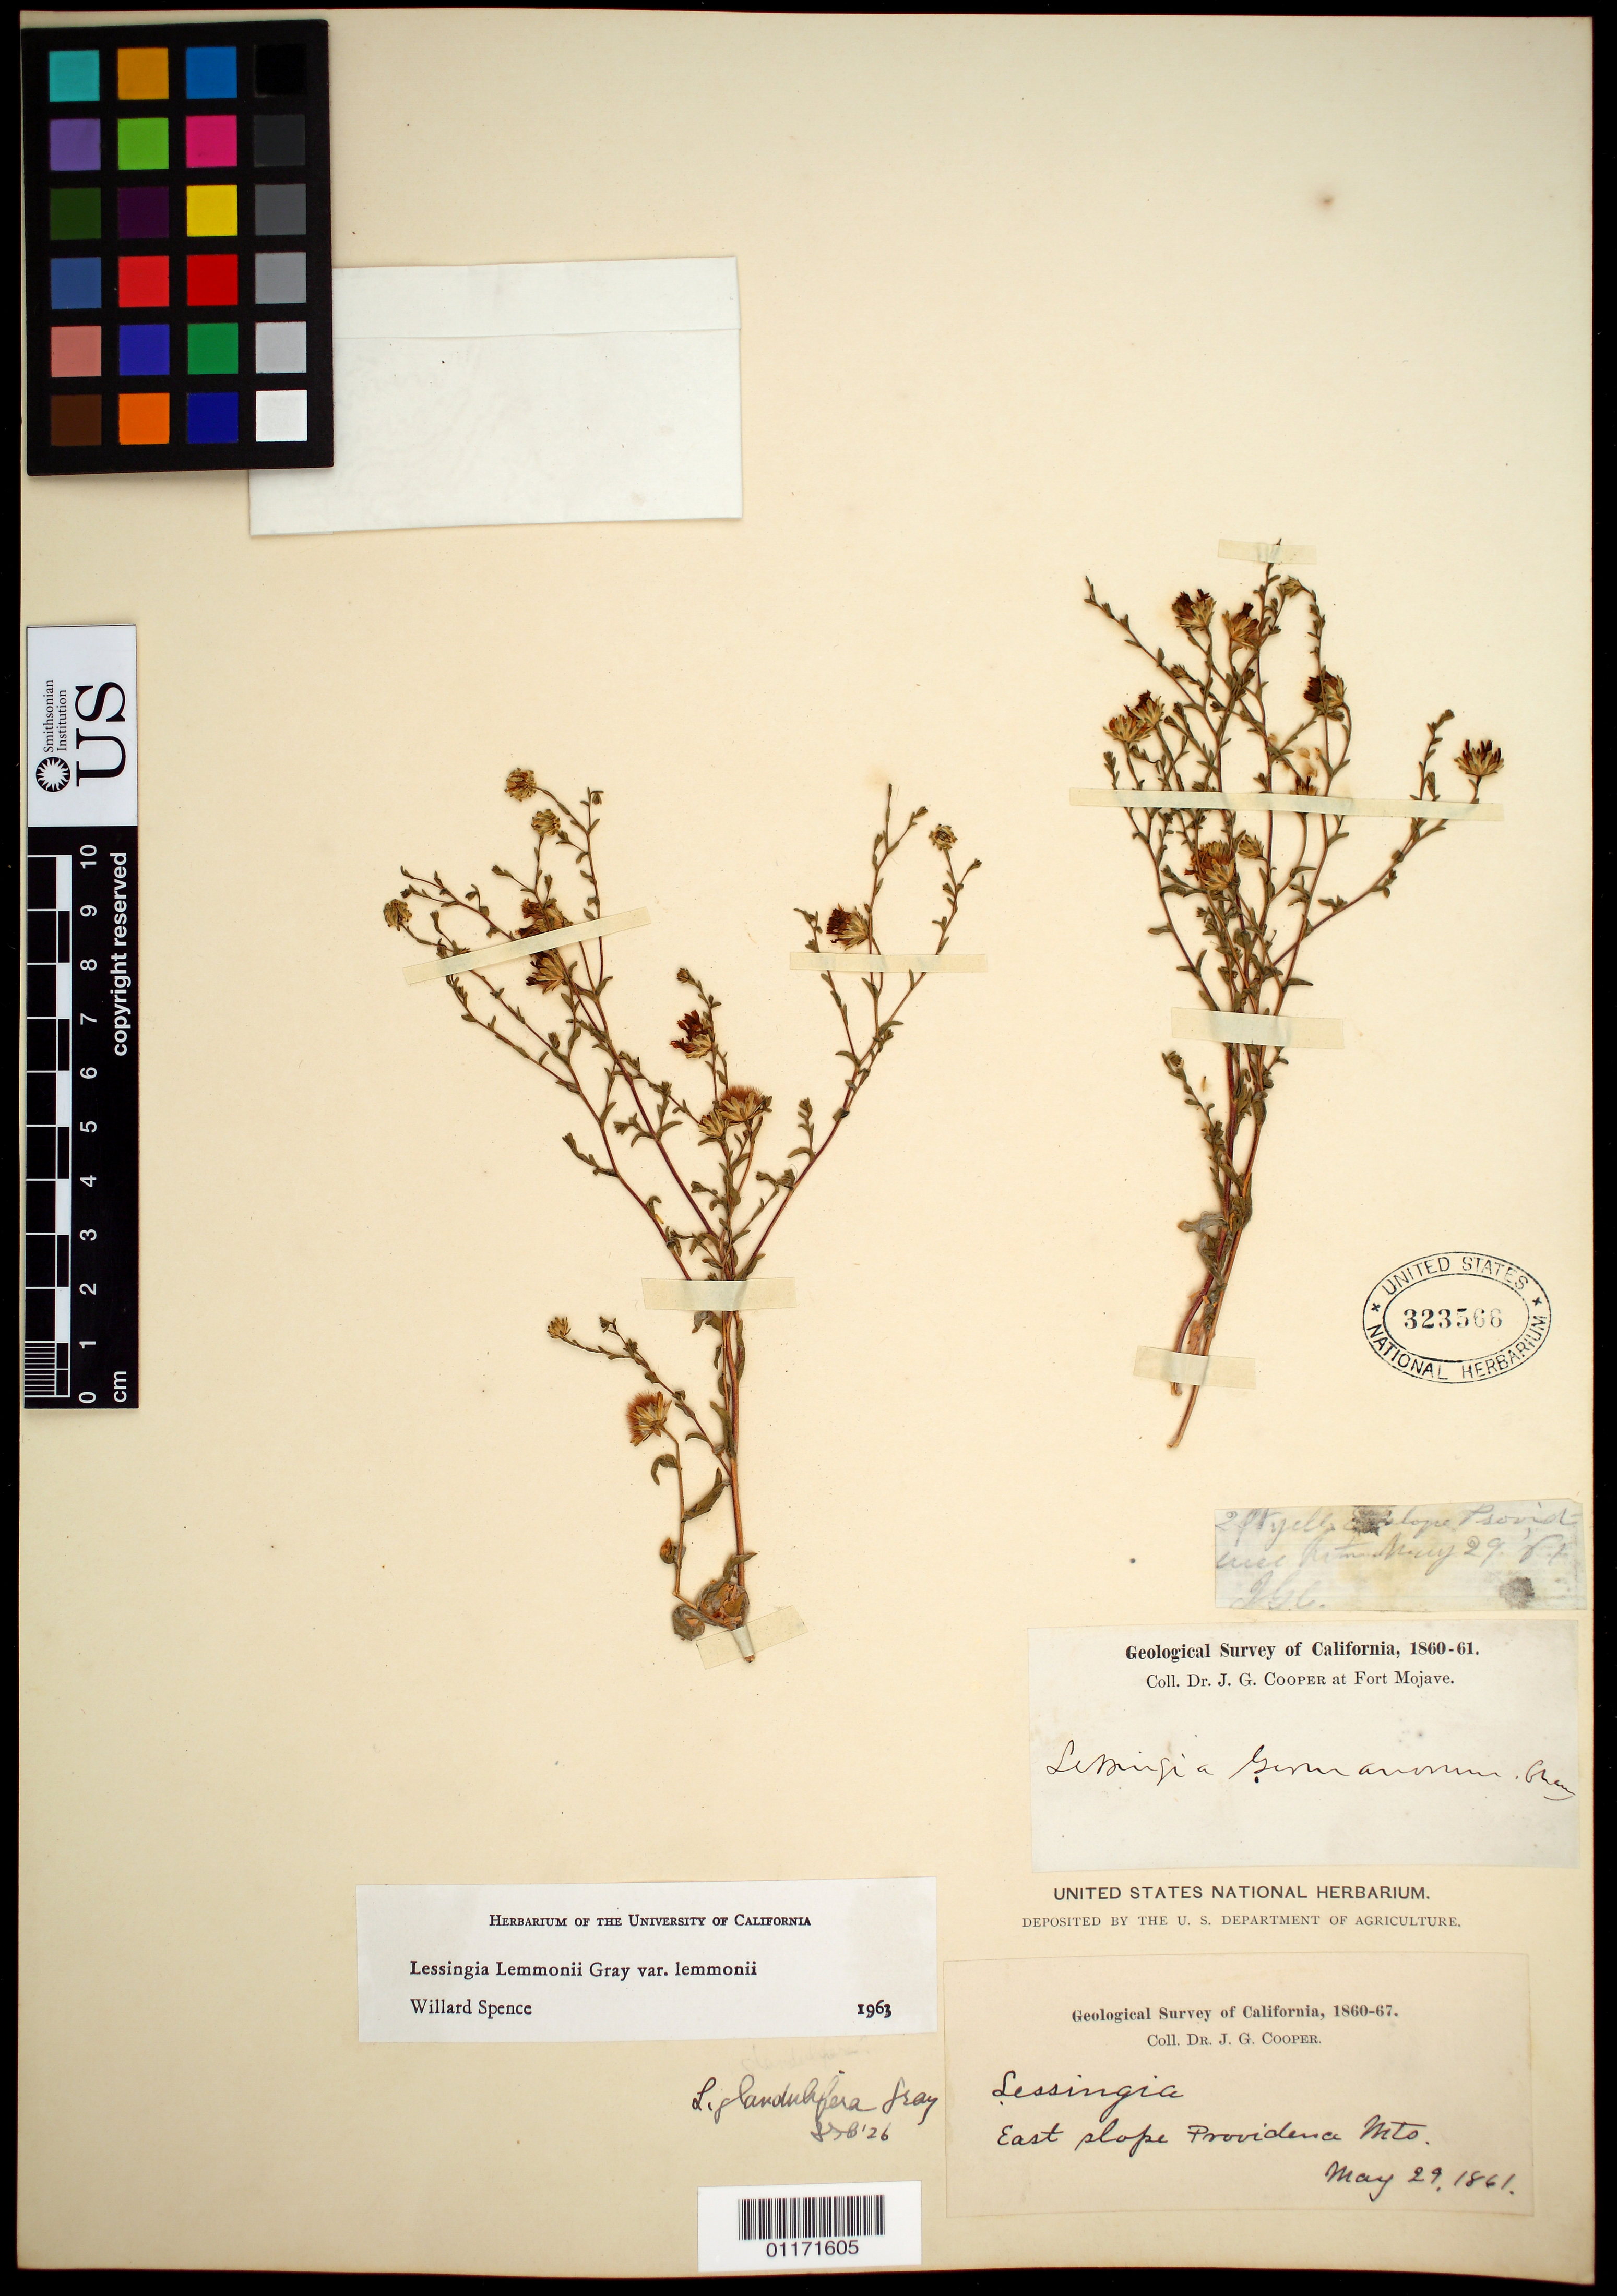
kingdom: Plantae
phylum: Tracheophyta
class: Magnoliopsida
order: Asterales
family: Asteraceae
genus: Lessingia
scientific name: Lessingia lemmonii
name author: A. Gray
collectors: J. G. Cooper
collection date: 1861-05-29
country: United States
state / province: California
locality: Providence Mountain, east slope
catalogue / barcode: US 323566